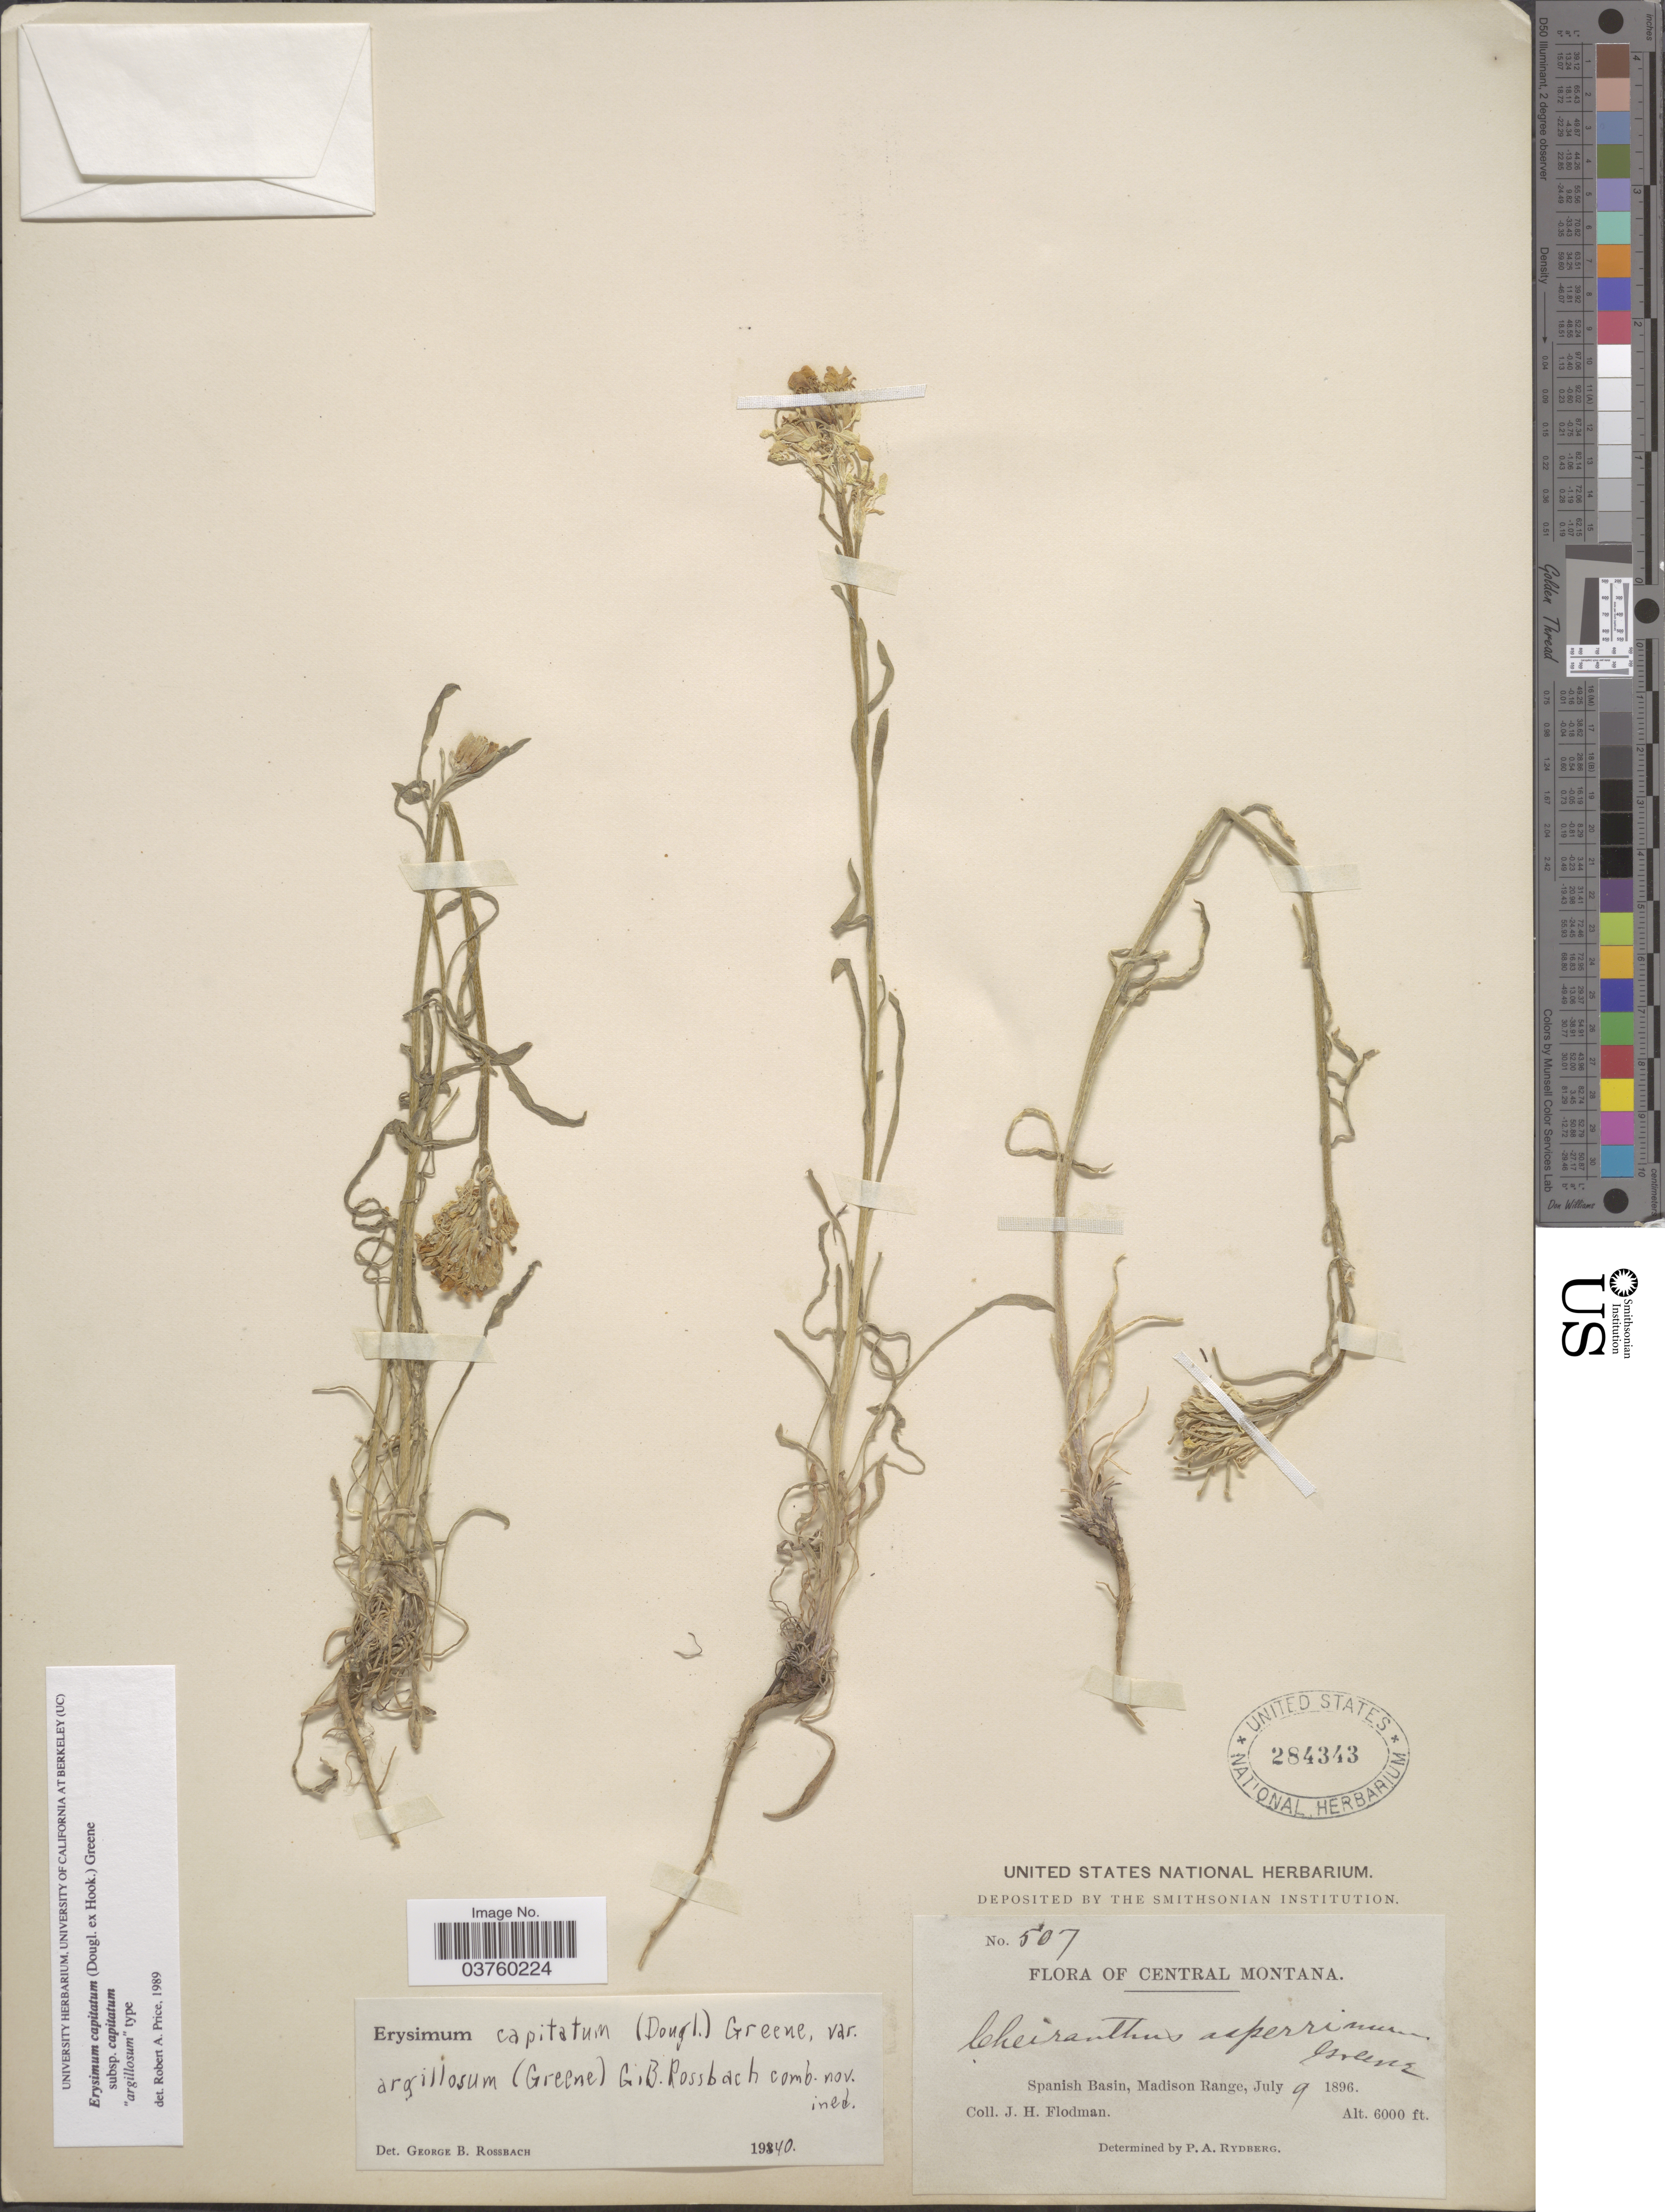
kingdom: Plantae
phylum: Tracheophyta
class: Magnoliopsida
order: Brassicales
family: Brassicaceae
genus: Erysimum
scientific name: Erysimum capitatum subsp. capitatum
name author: (Douglas ex Hook.) Greene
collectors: J. Flodman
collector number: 507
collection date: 1896-07-09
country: United States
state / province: Montana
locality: Central Montana. Spanish Basin, Madison, Range.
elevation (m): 1829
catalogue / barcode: US 284343